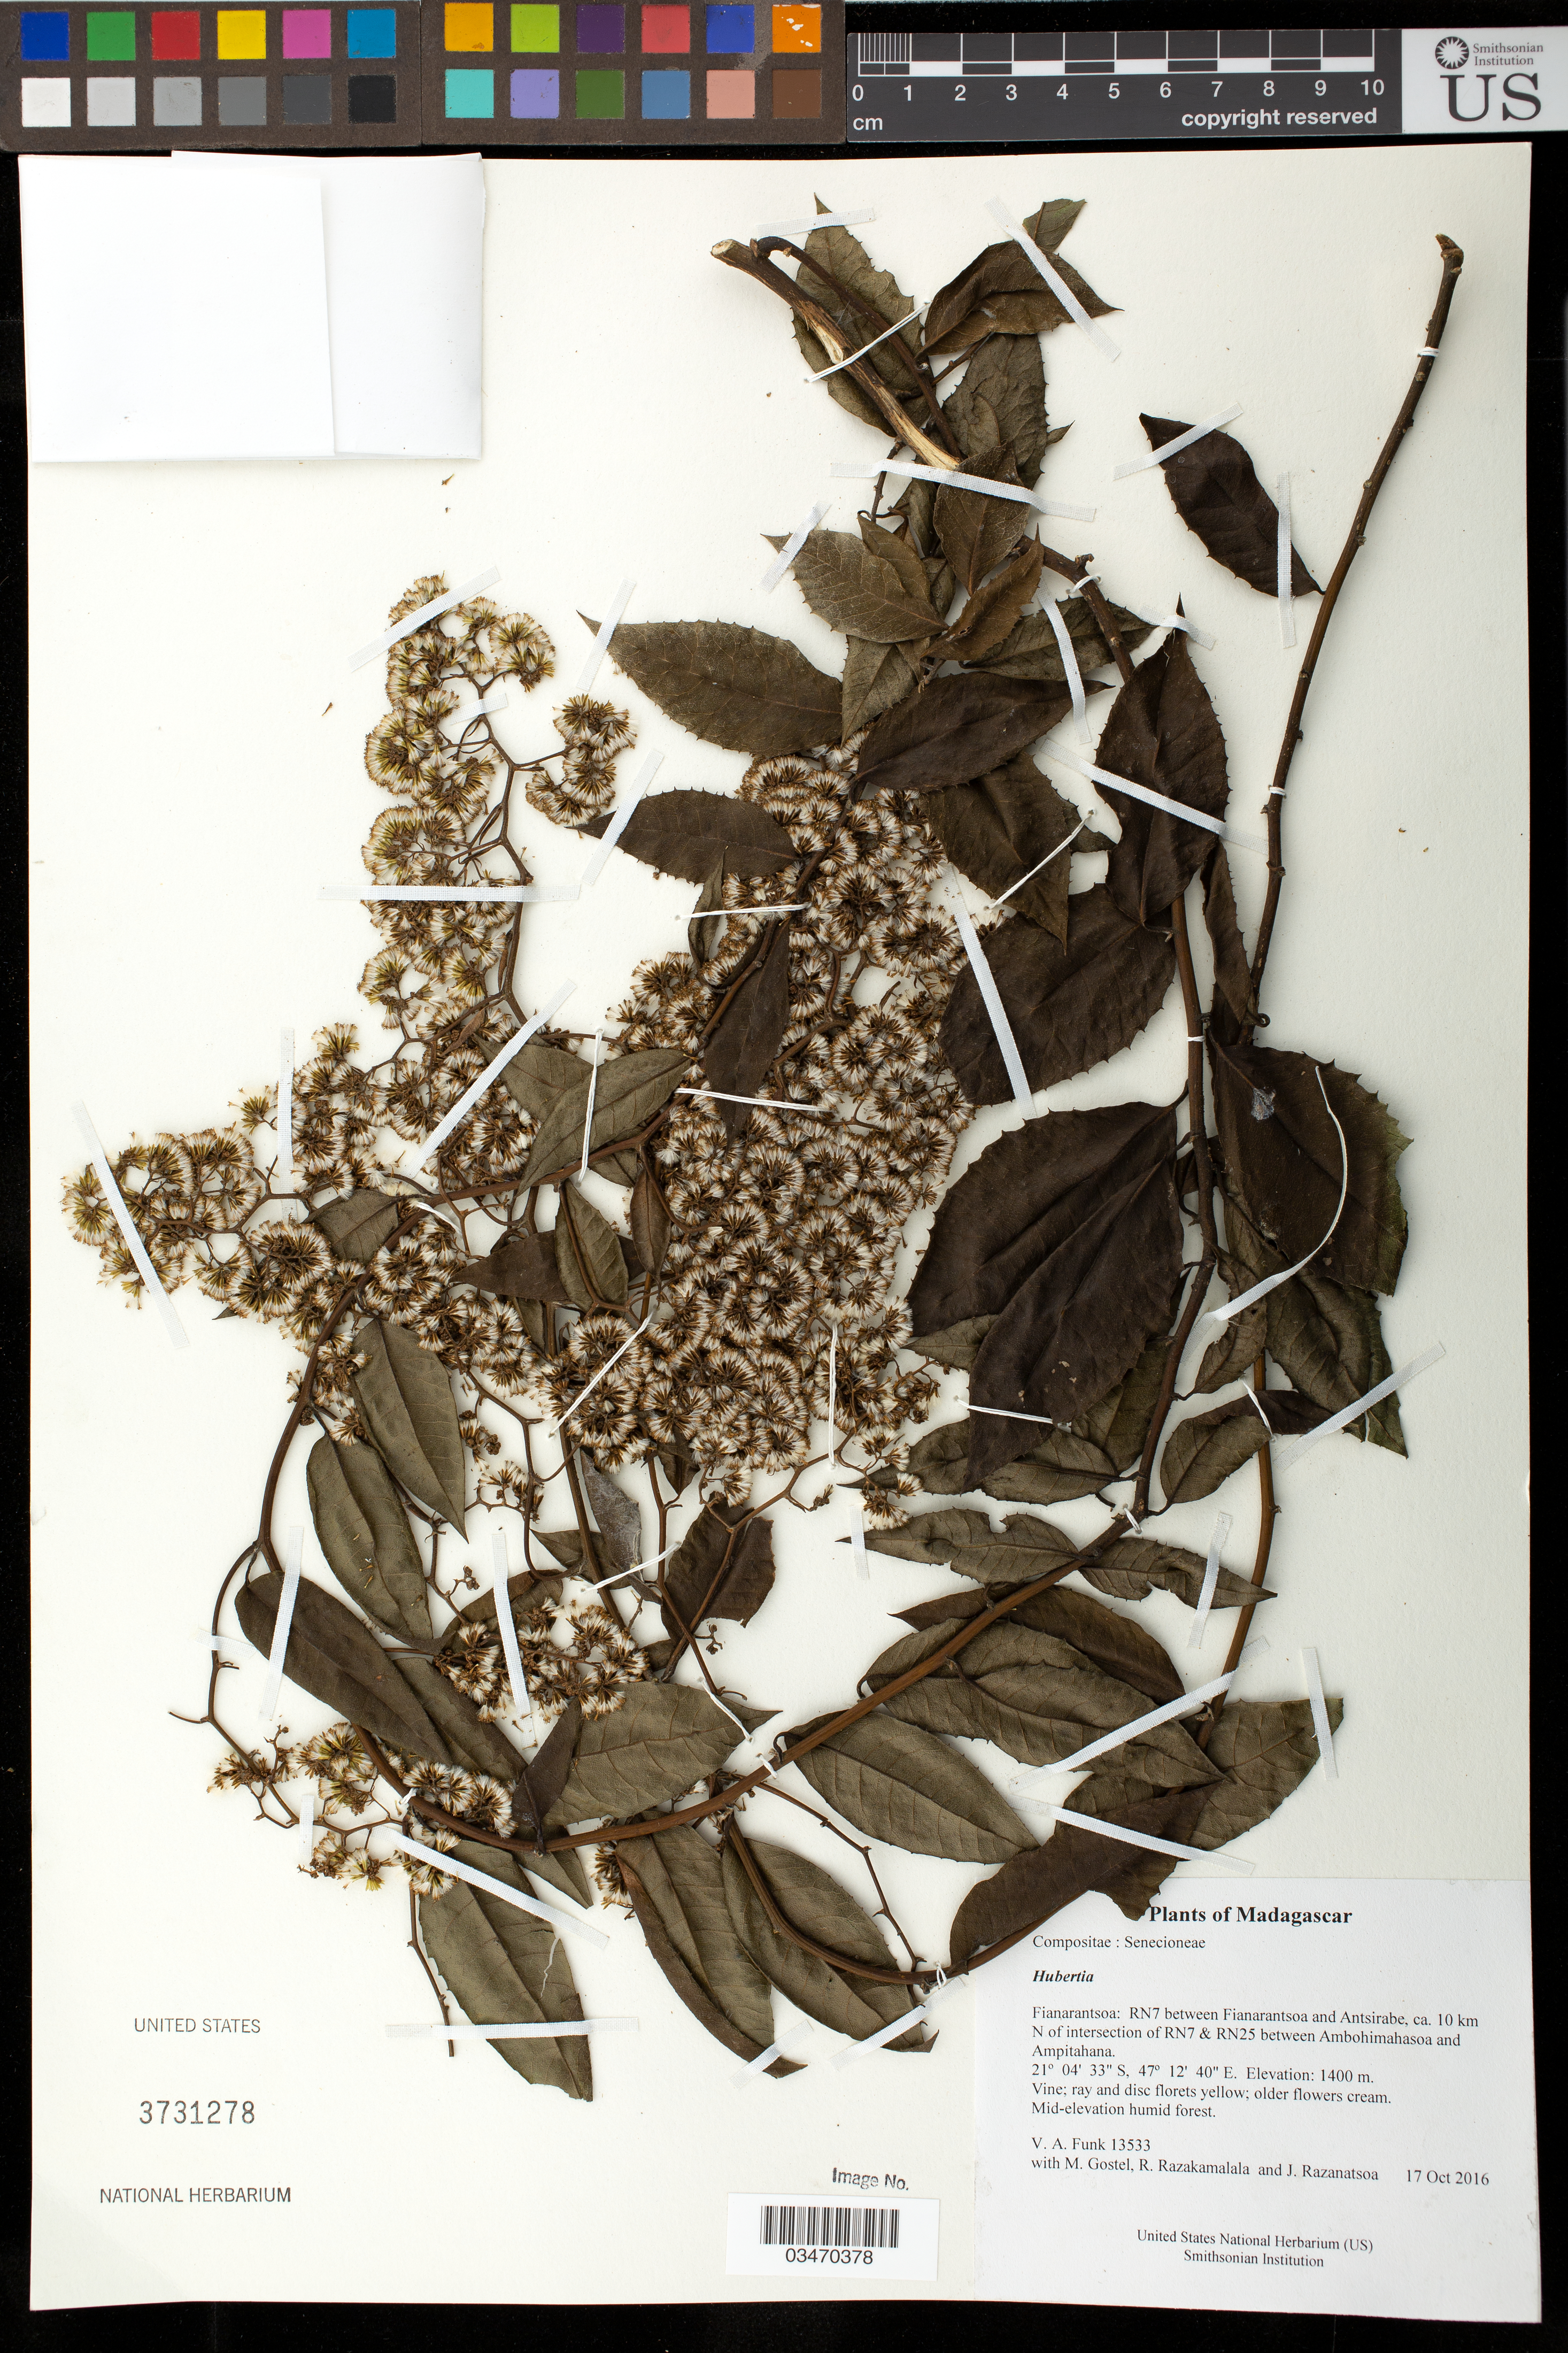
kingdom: Plantae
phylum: Tracheophyta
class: Magnoliopsida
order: Asterales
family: Asteraceae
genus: Hubertia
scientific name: Hubertia sp.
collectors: M. R. Gostel, R. Razakamalala & J. Razanatsoa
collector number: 13533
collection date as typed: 17 Oct 2016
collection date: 2016-10-17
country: Madagascar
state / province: Haute Matsiatra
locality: RN7 between Fianarantsoa and Antsirabe, ca. 10 km N of intersection of RN7 & RN25 between Ambohimahasoa and Ampitahana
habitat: Mid-elevation humid forest.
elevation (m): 1400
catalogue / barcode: US 3731278